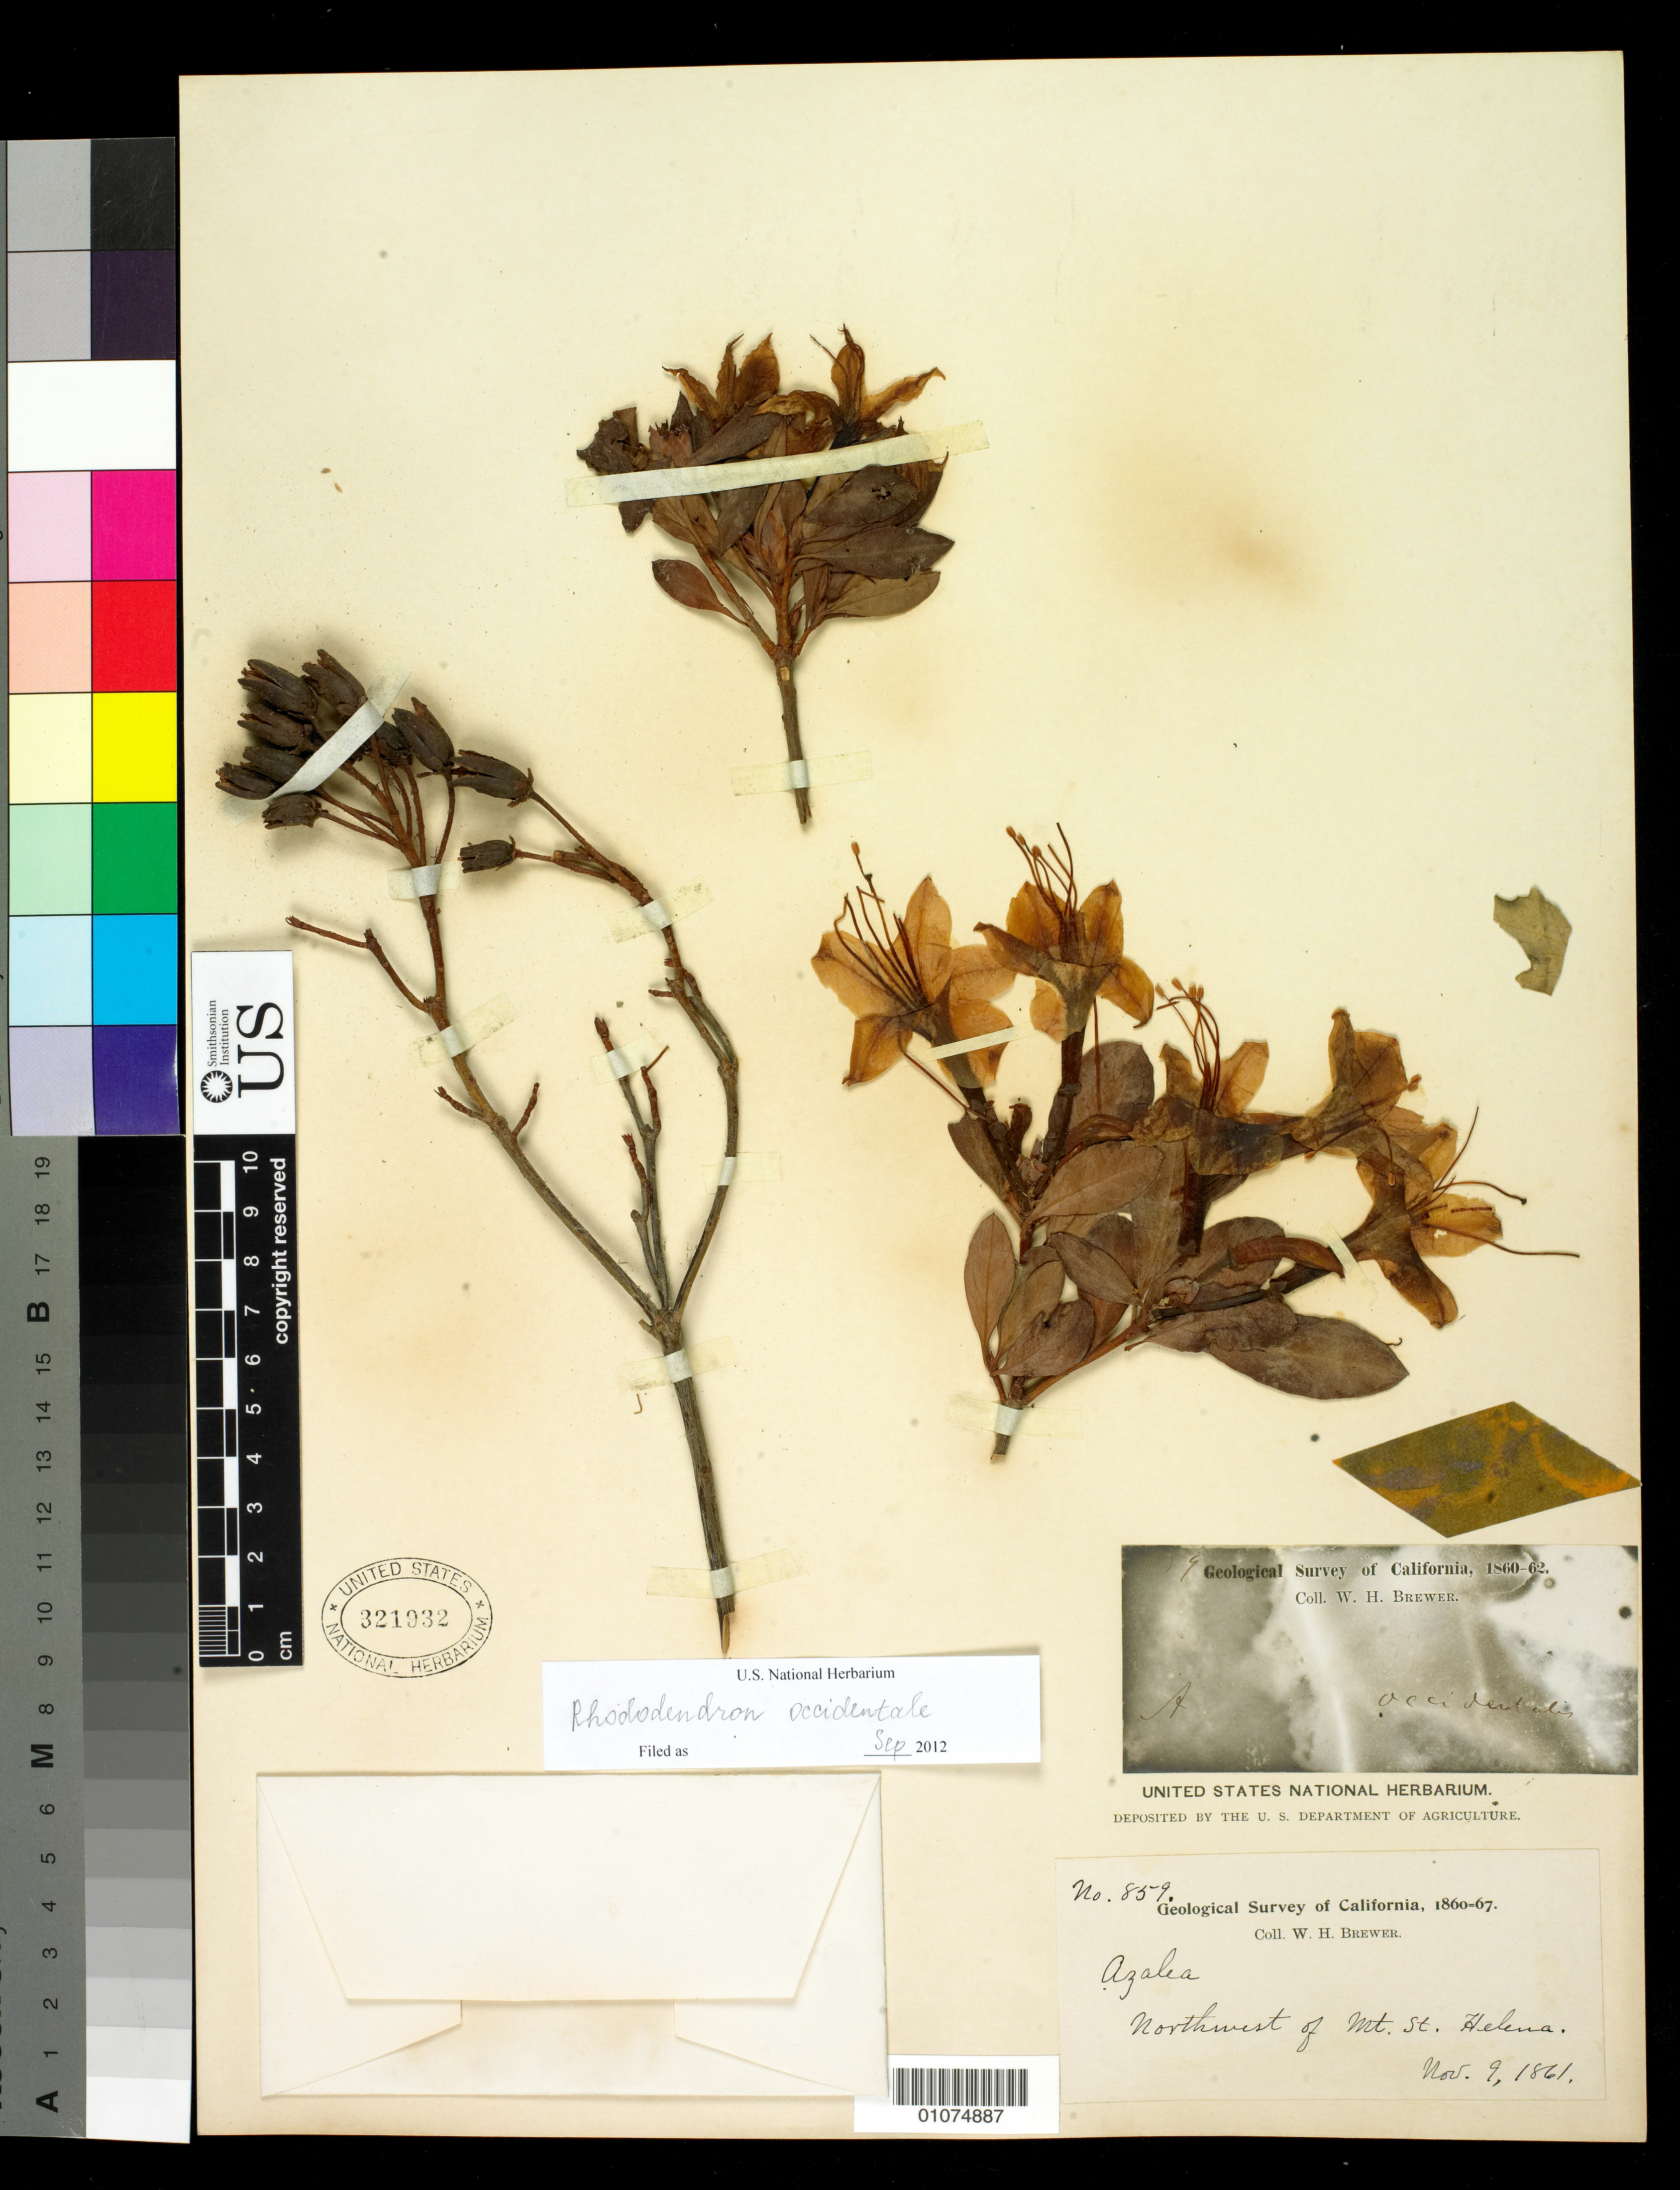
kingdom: Plantae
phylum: Tracheophyta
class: Magnoliopsida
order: Ericales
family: Ericaceae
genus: Rhododendron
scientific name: Rhododendron occidentale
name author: (Torr. & A. Gray) A. Gray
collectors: W. H. Brewer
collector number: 859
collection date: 1861-11-09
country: United States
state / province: California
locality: Northwest of Mt. St. Helena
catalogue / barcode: US 321932